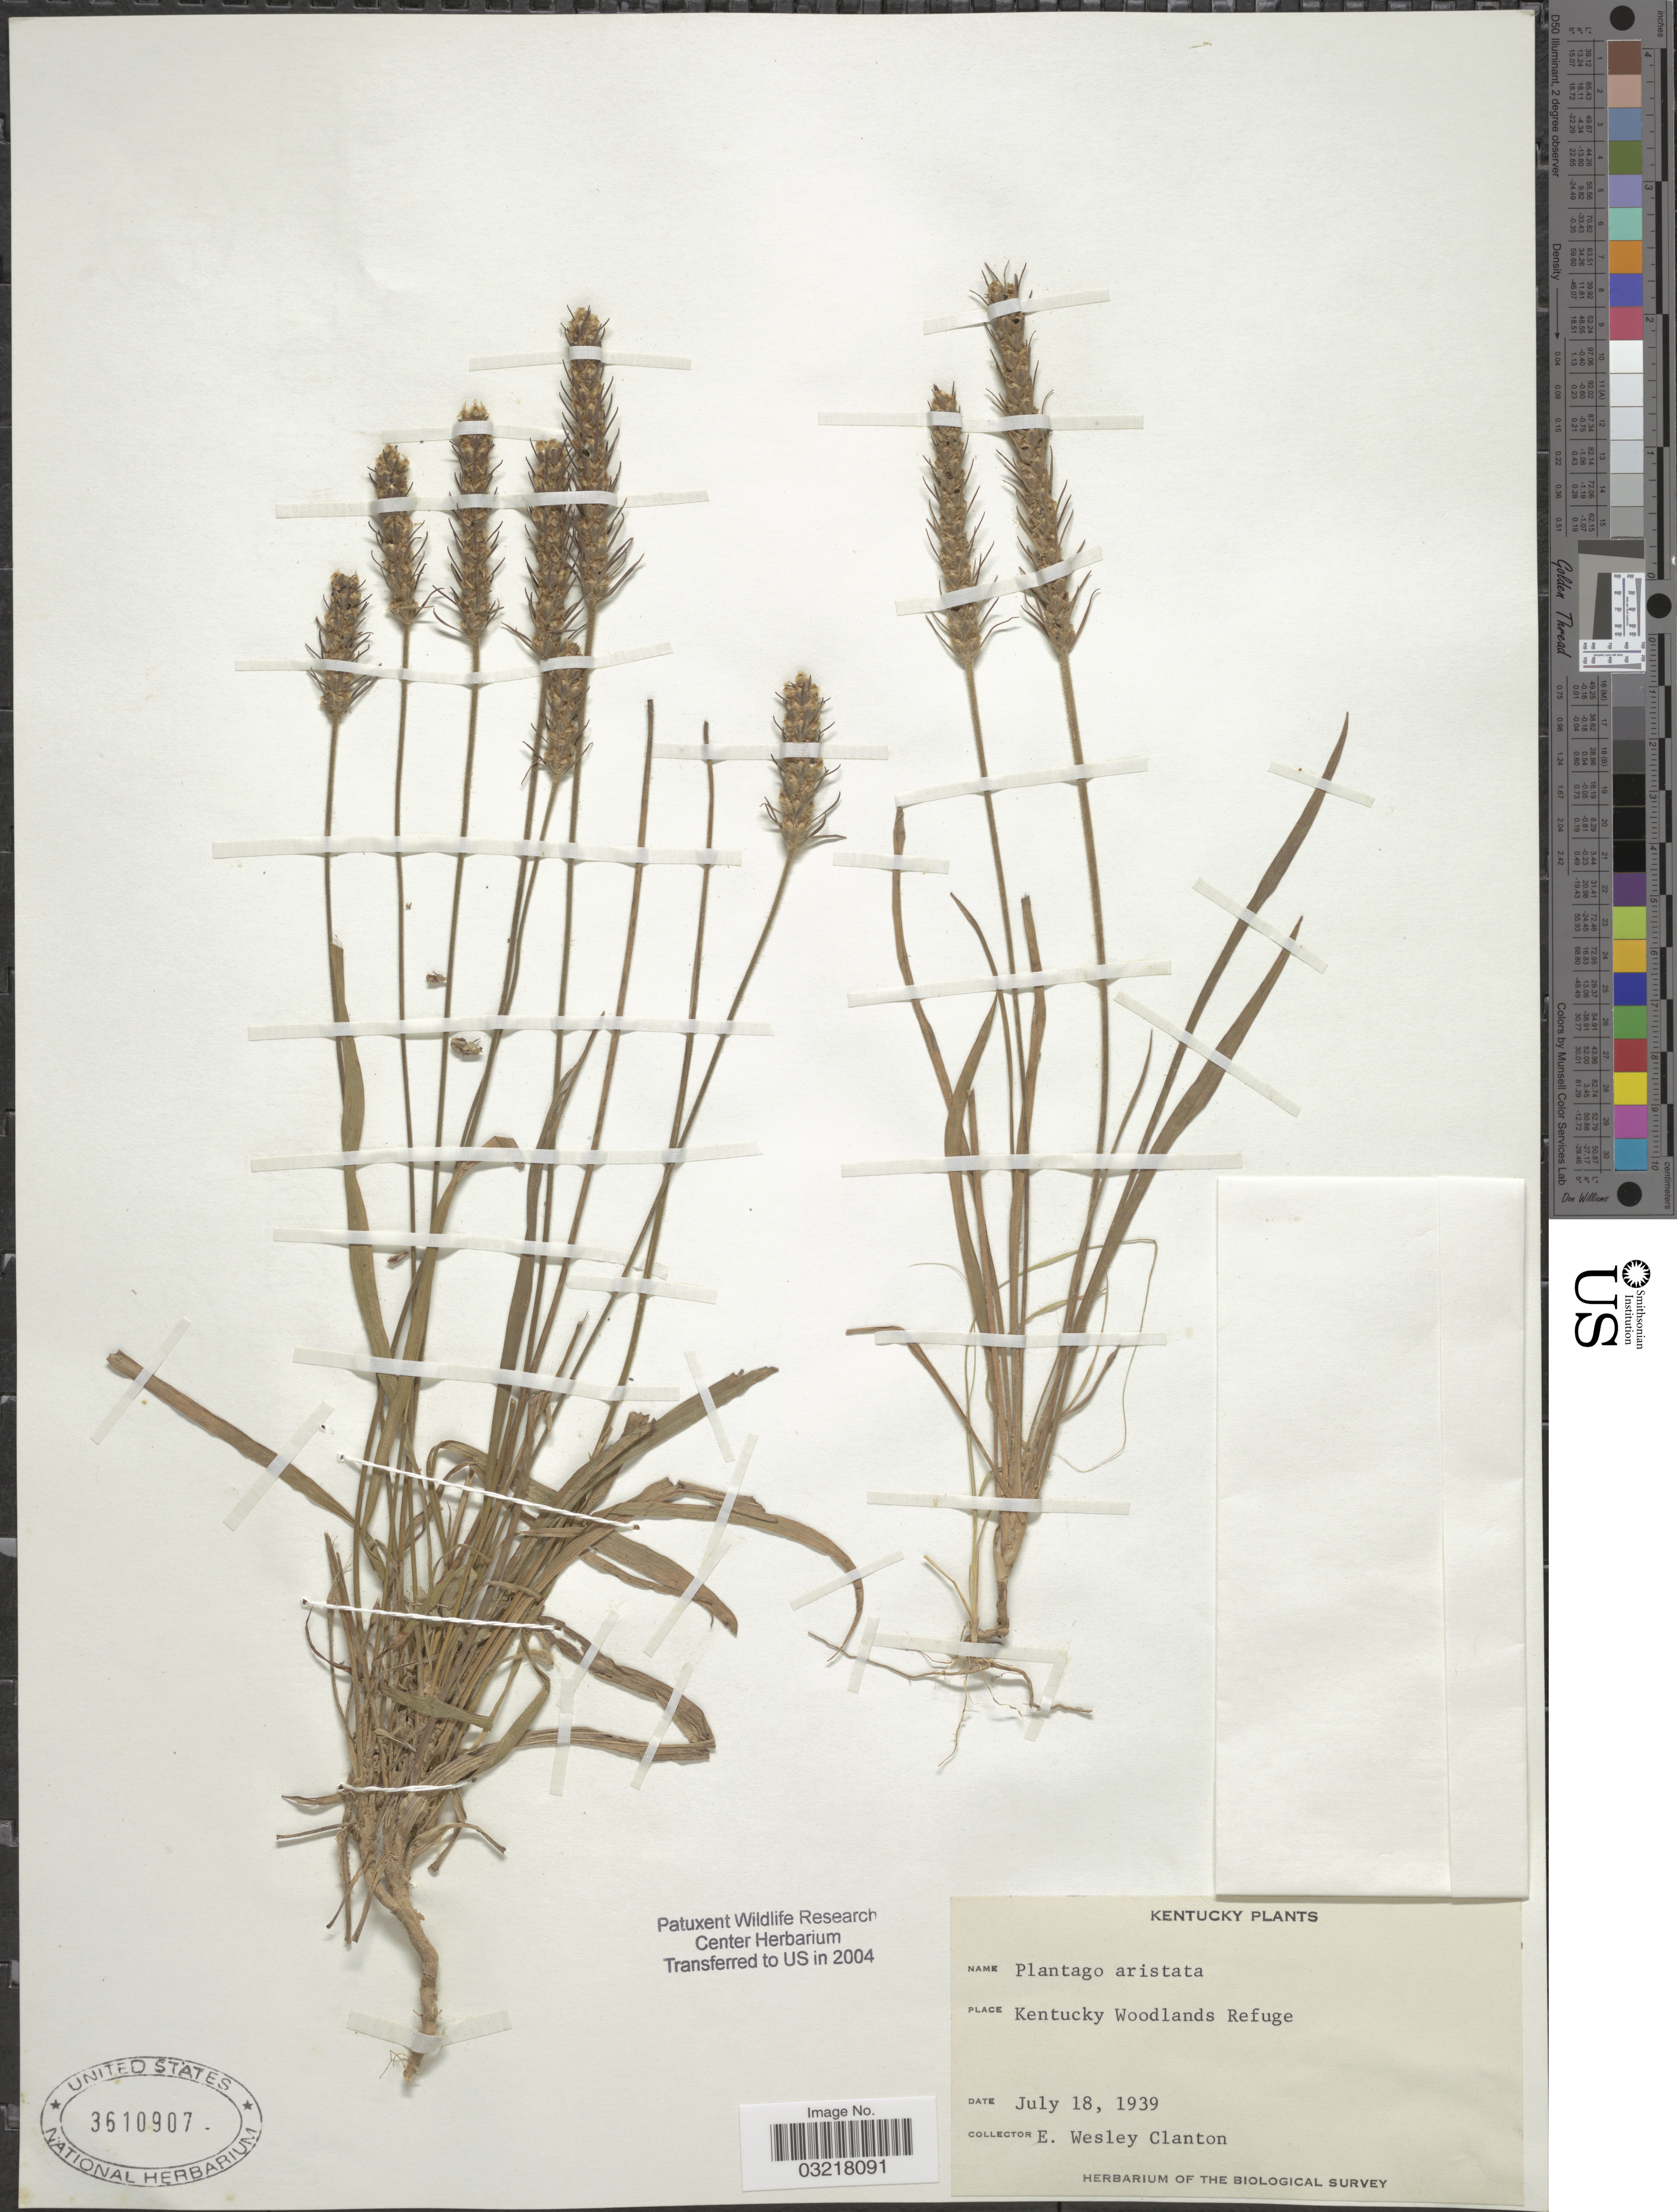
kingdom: Plantae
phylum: Tracheophyta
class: Magnoliopsida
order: Lamiales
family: Plantaginaceae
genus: Plantago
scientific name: Plantago aristata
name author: Michx.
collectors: C. Clanton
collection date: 1939-07-18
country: United States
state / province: Kentucky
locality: Kentucky Woodlands Refuge.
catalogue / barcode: US 3610907